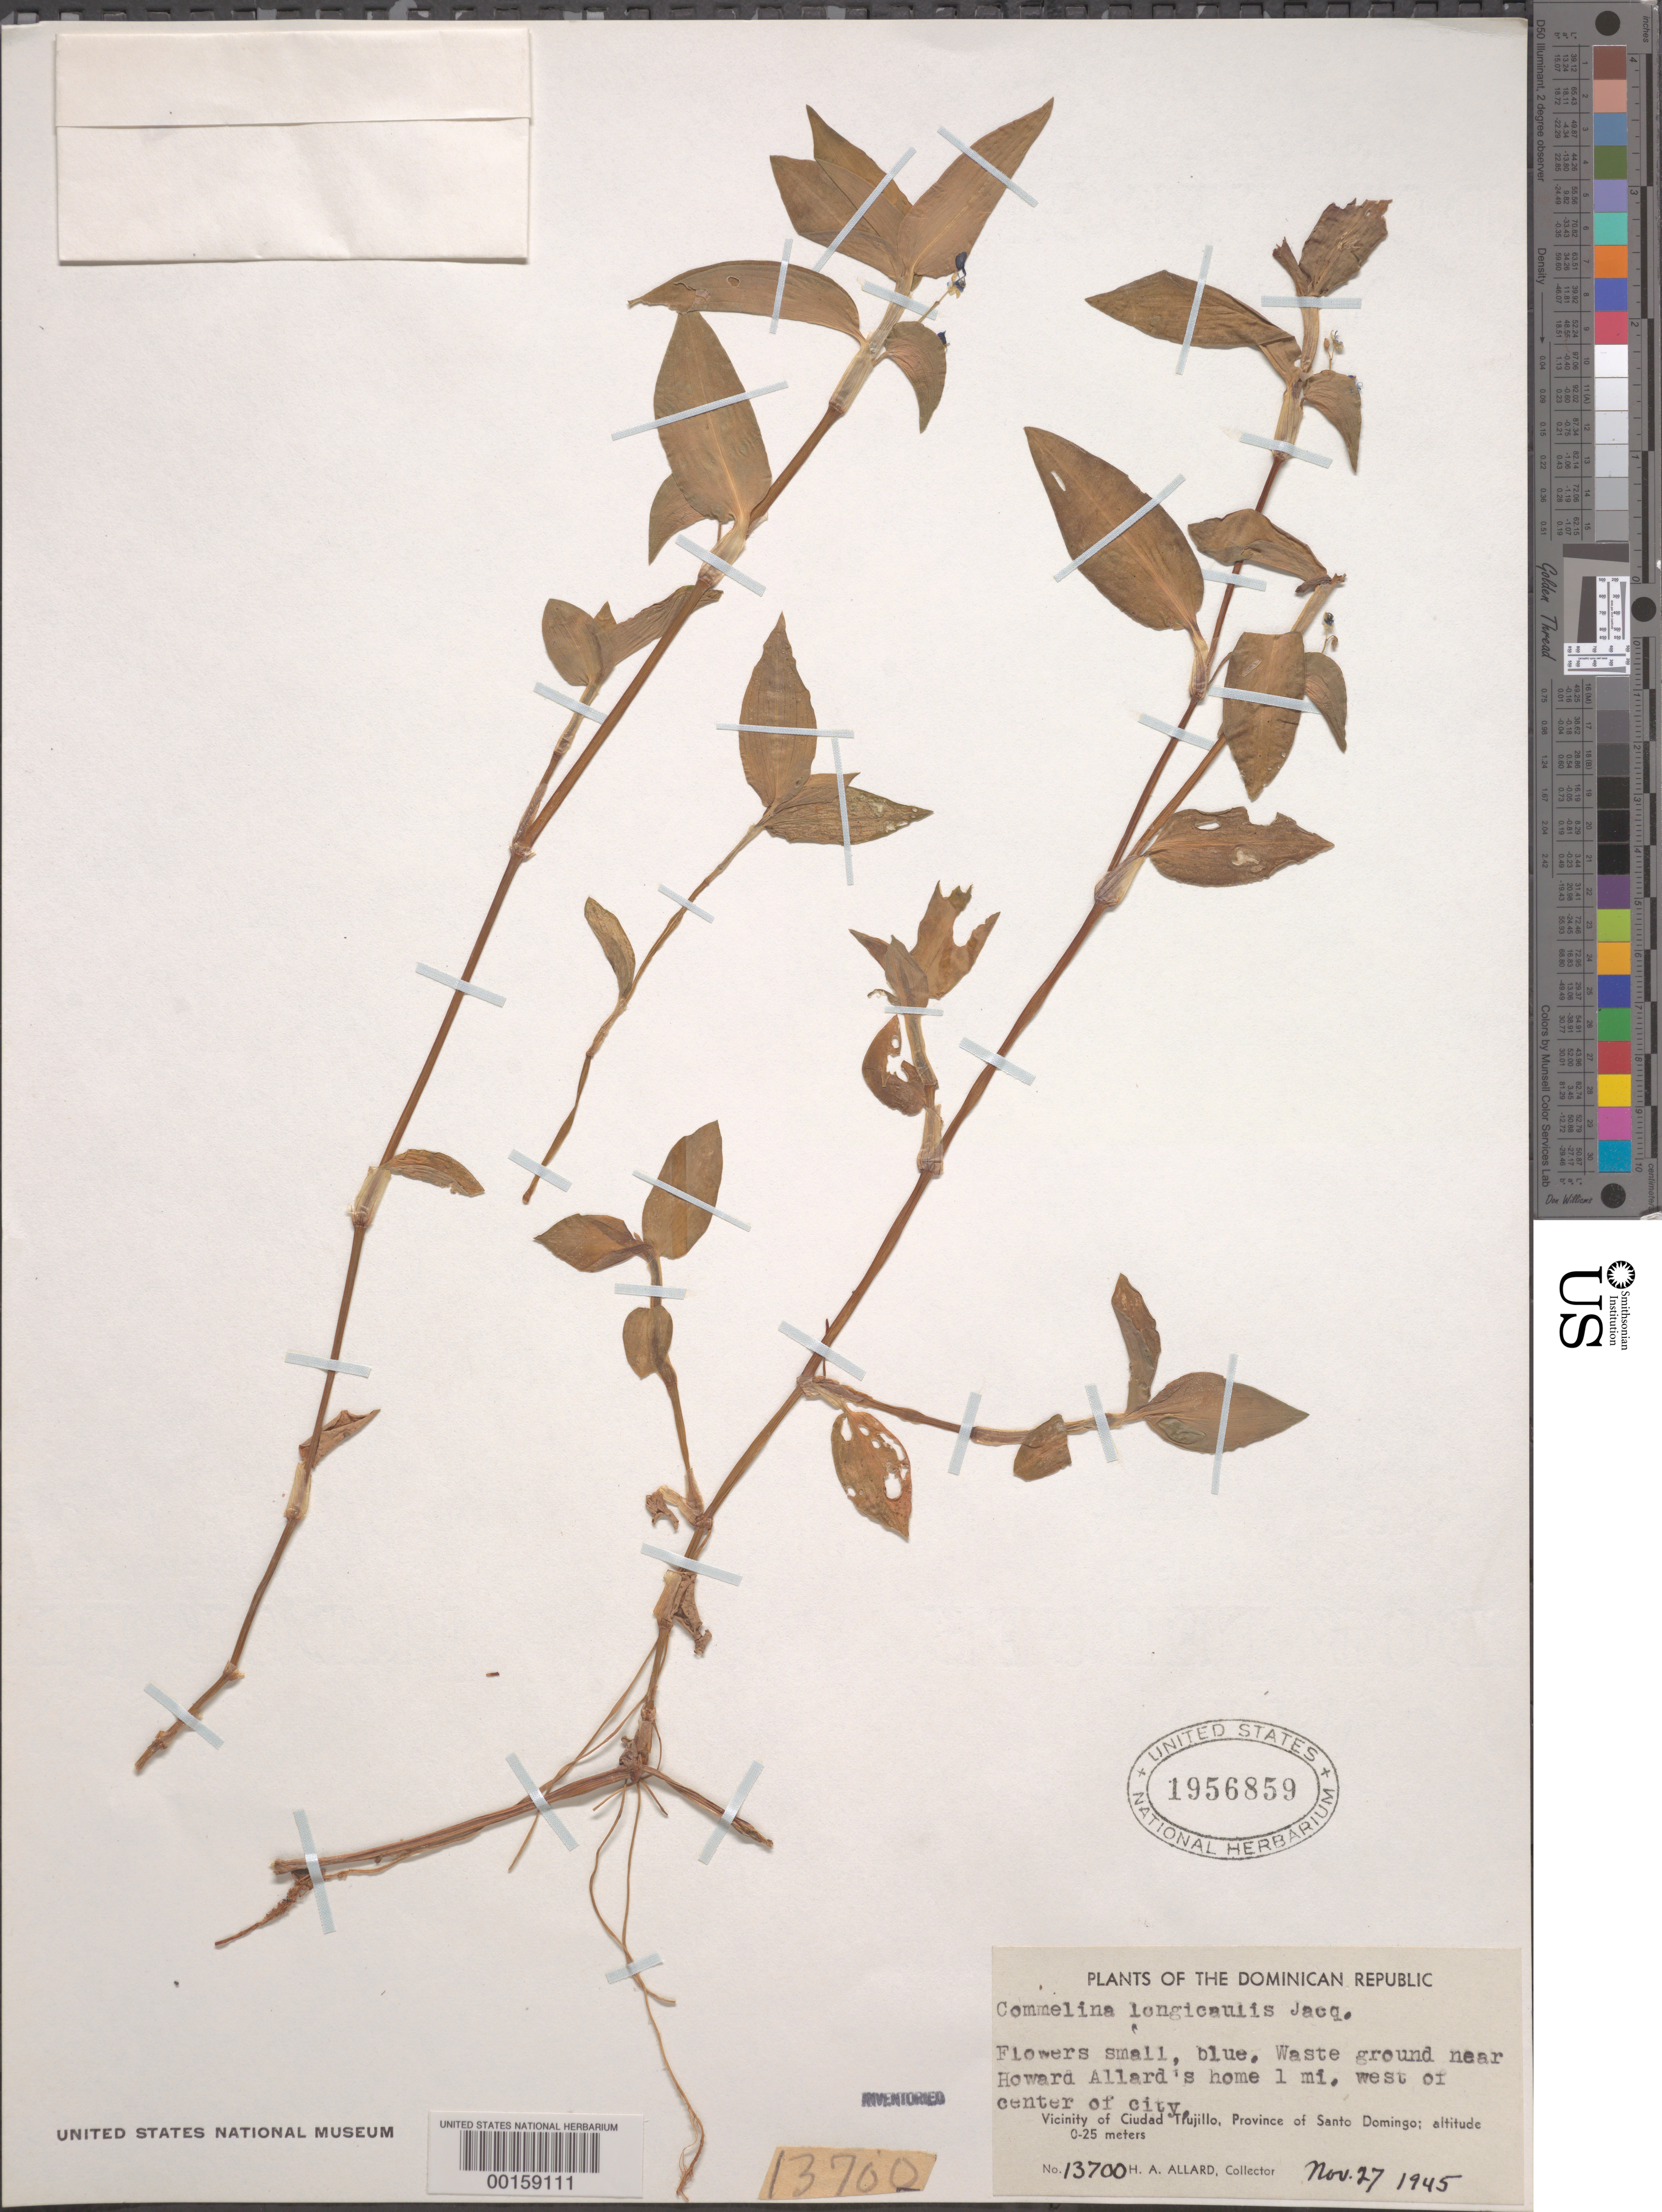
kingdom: Plantae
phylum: Tracheophyta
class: Liliopsida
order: Commelinales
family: Commelinaceae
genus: Commelina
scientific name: Commelina diffusa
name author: Burm. f.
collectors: H. A. Allard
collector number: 13700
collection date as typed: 27 Nov 1945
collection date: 1945-11-27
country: Dominican Republic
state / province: Distrito Nacional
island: Hispaniola Island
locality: Ciudad trujillo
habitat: Waste ground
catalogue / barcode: US 1956859